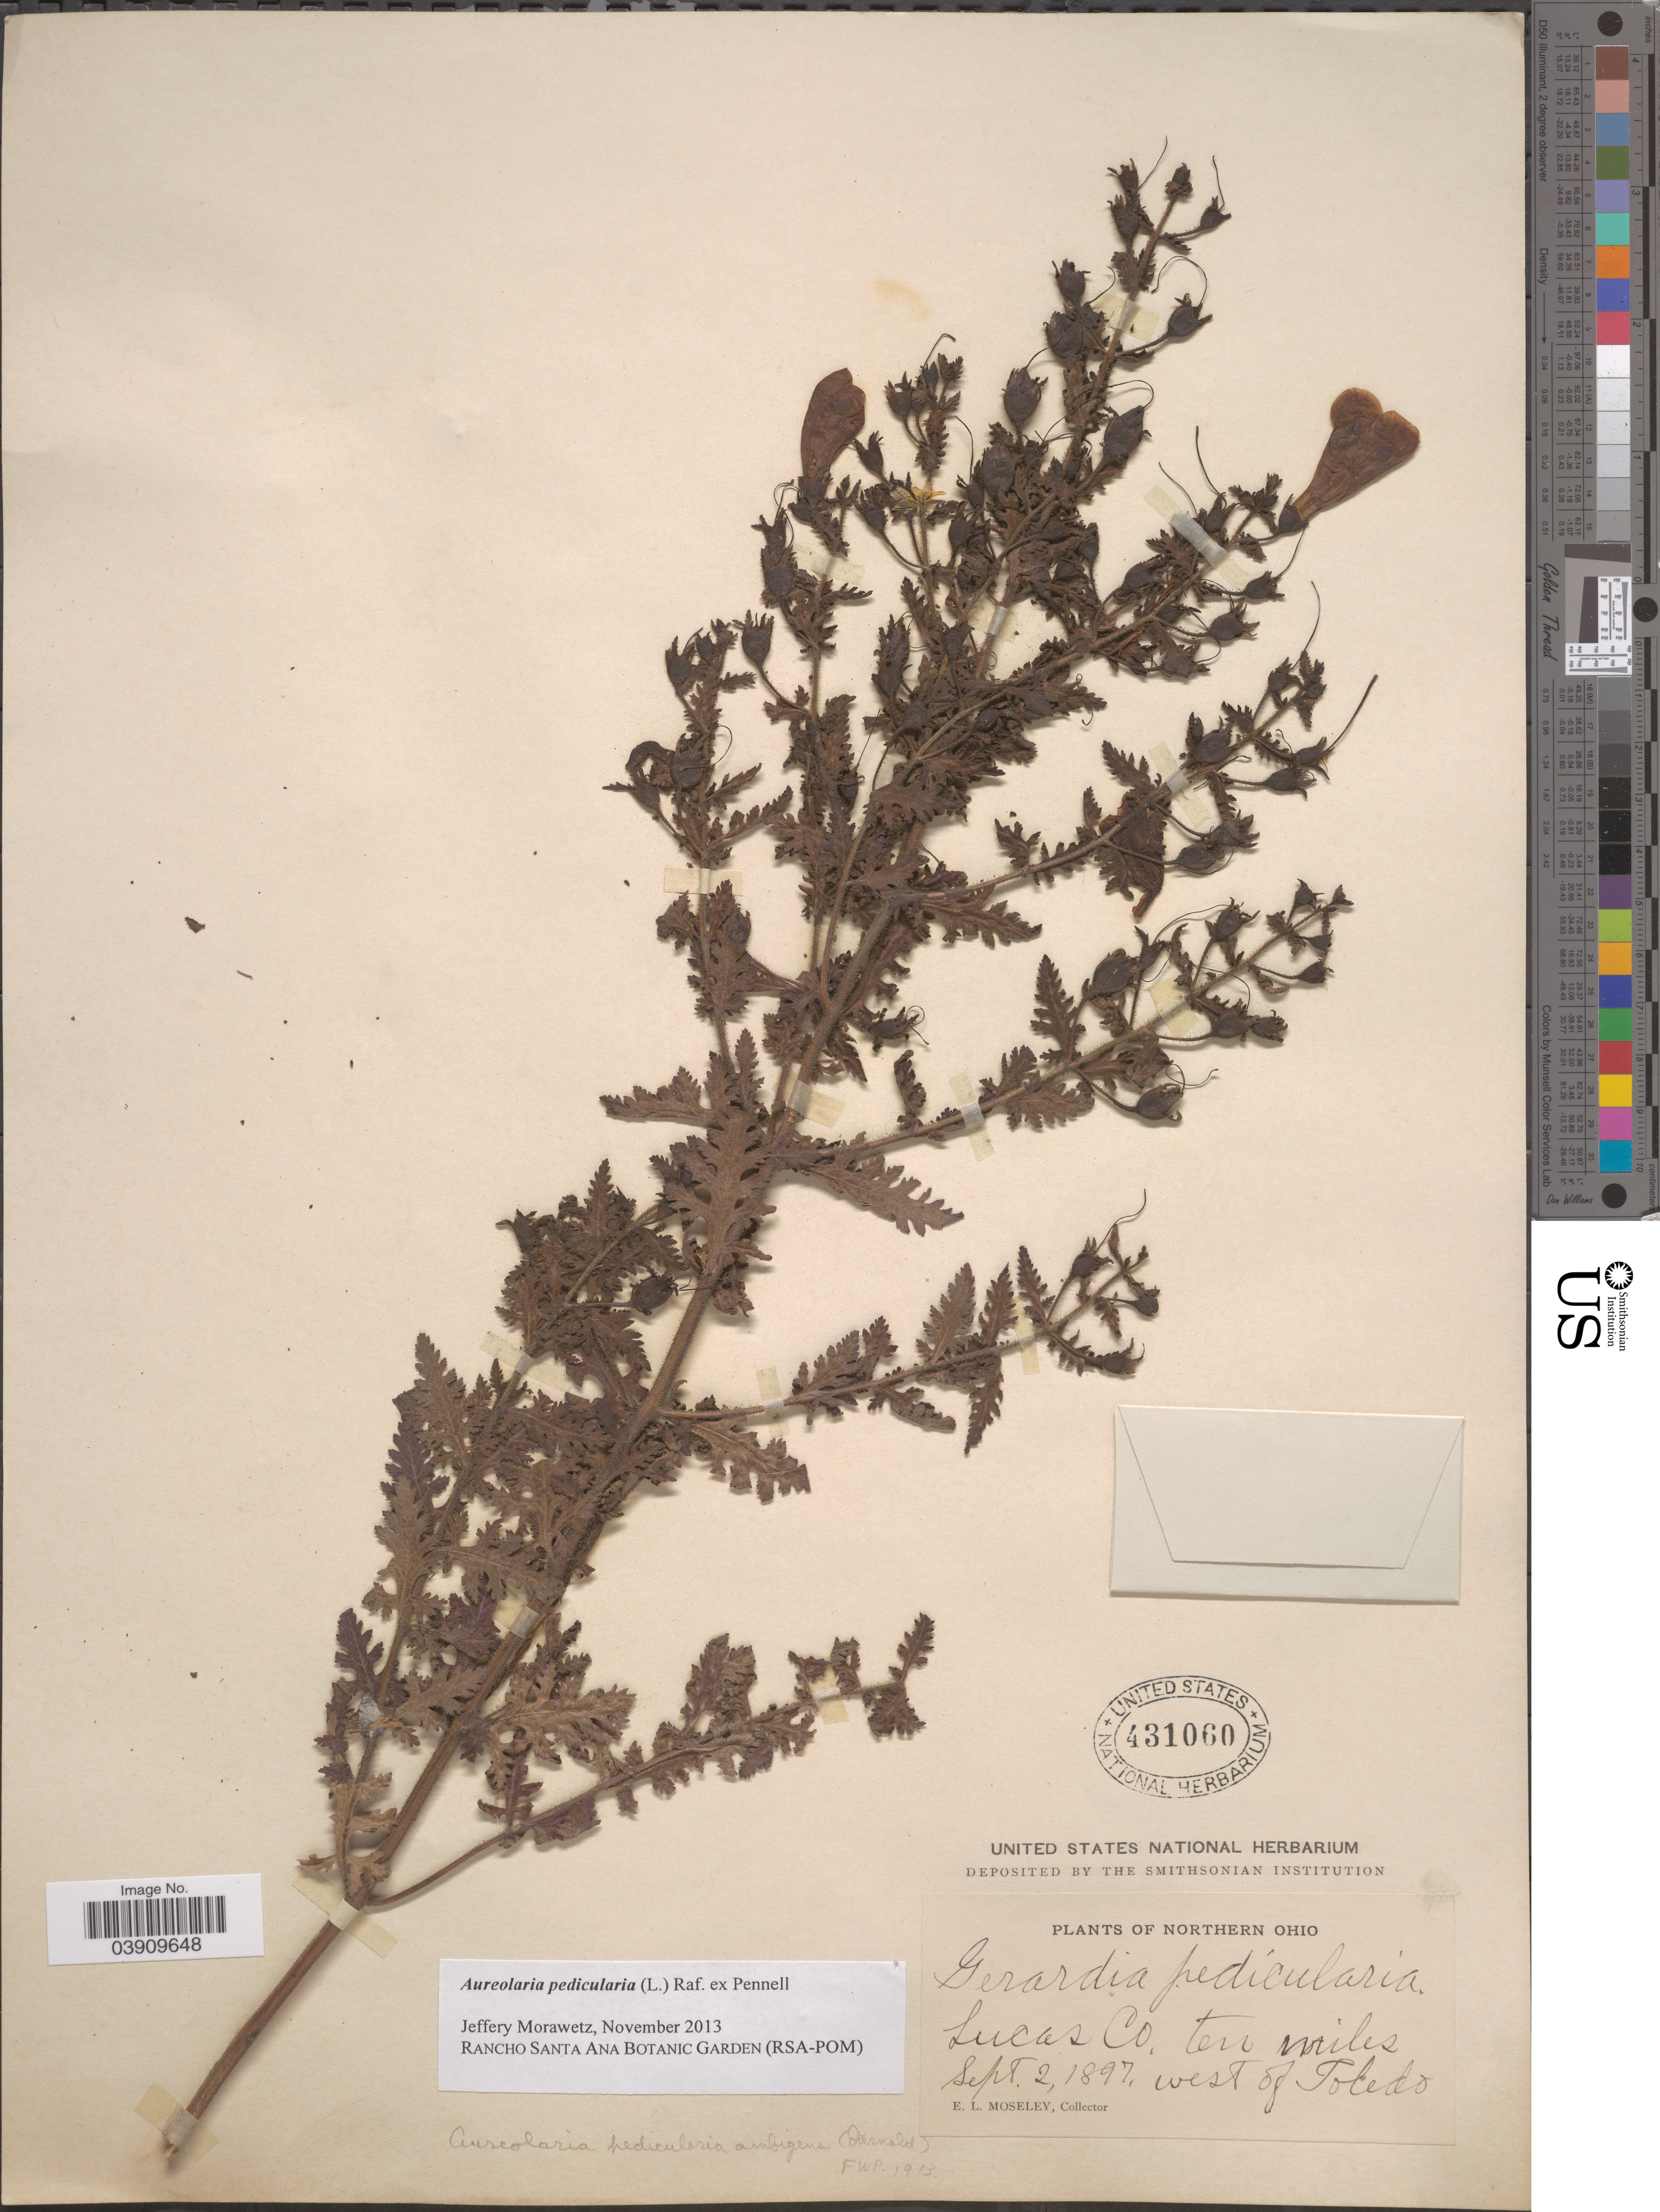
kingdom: Plantae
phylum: Tracheophyta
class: Magnoliopsida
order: Lamiales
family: Orobanchaceae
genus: Aureolaria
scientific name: Aureolaria pedicularia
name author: (L.) Raf. ex Farw.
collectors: E. Moseley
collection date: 1897-09-02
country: United States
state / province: Ohio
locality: Northern Ohio. Lucas Co, ten miles west of Toledo.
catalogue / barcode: US 431060